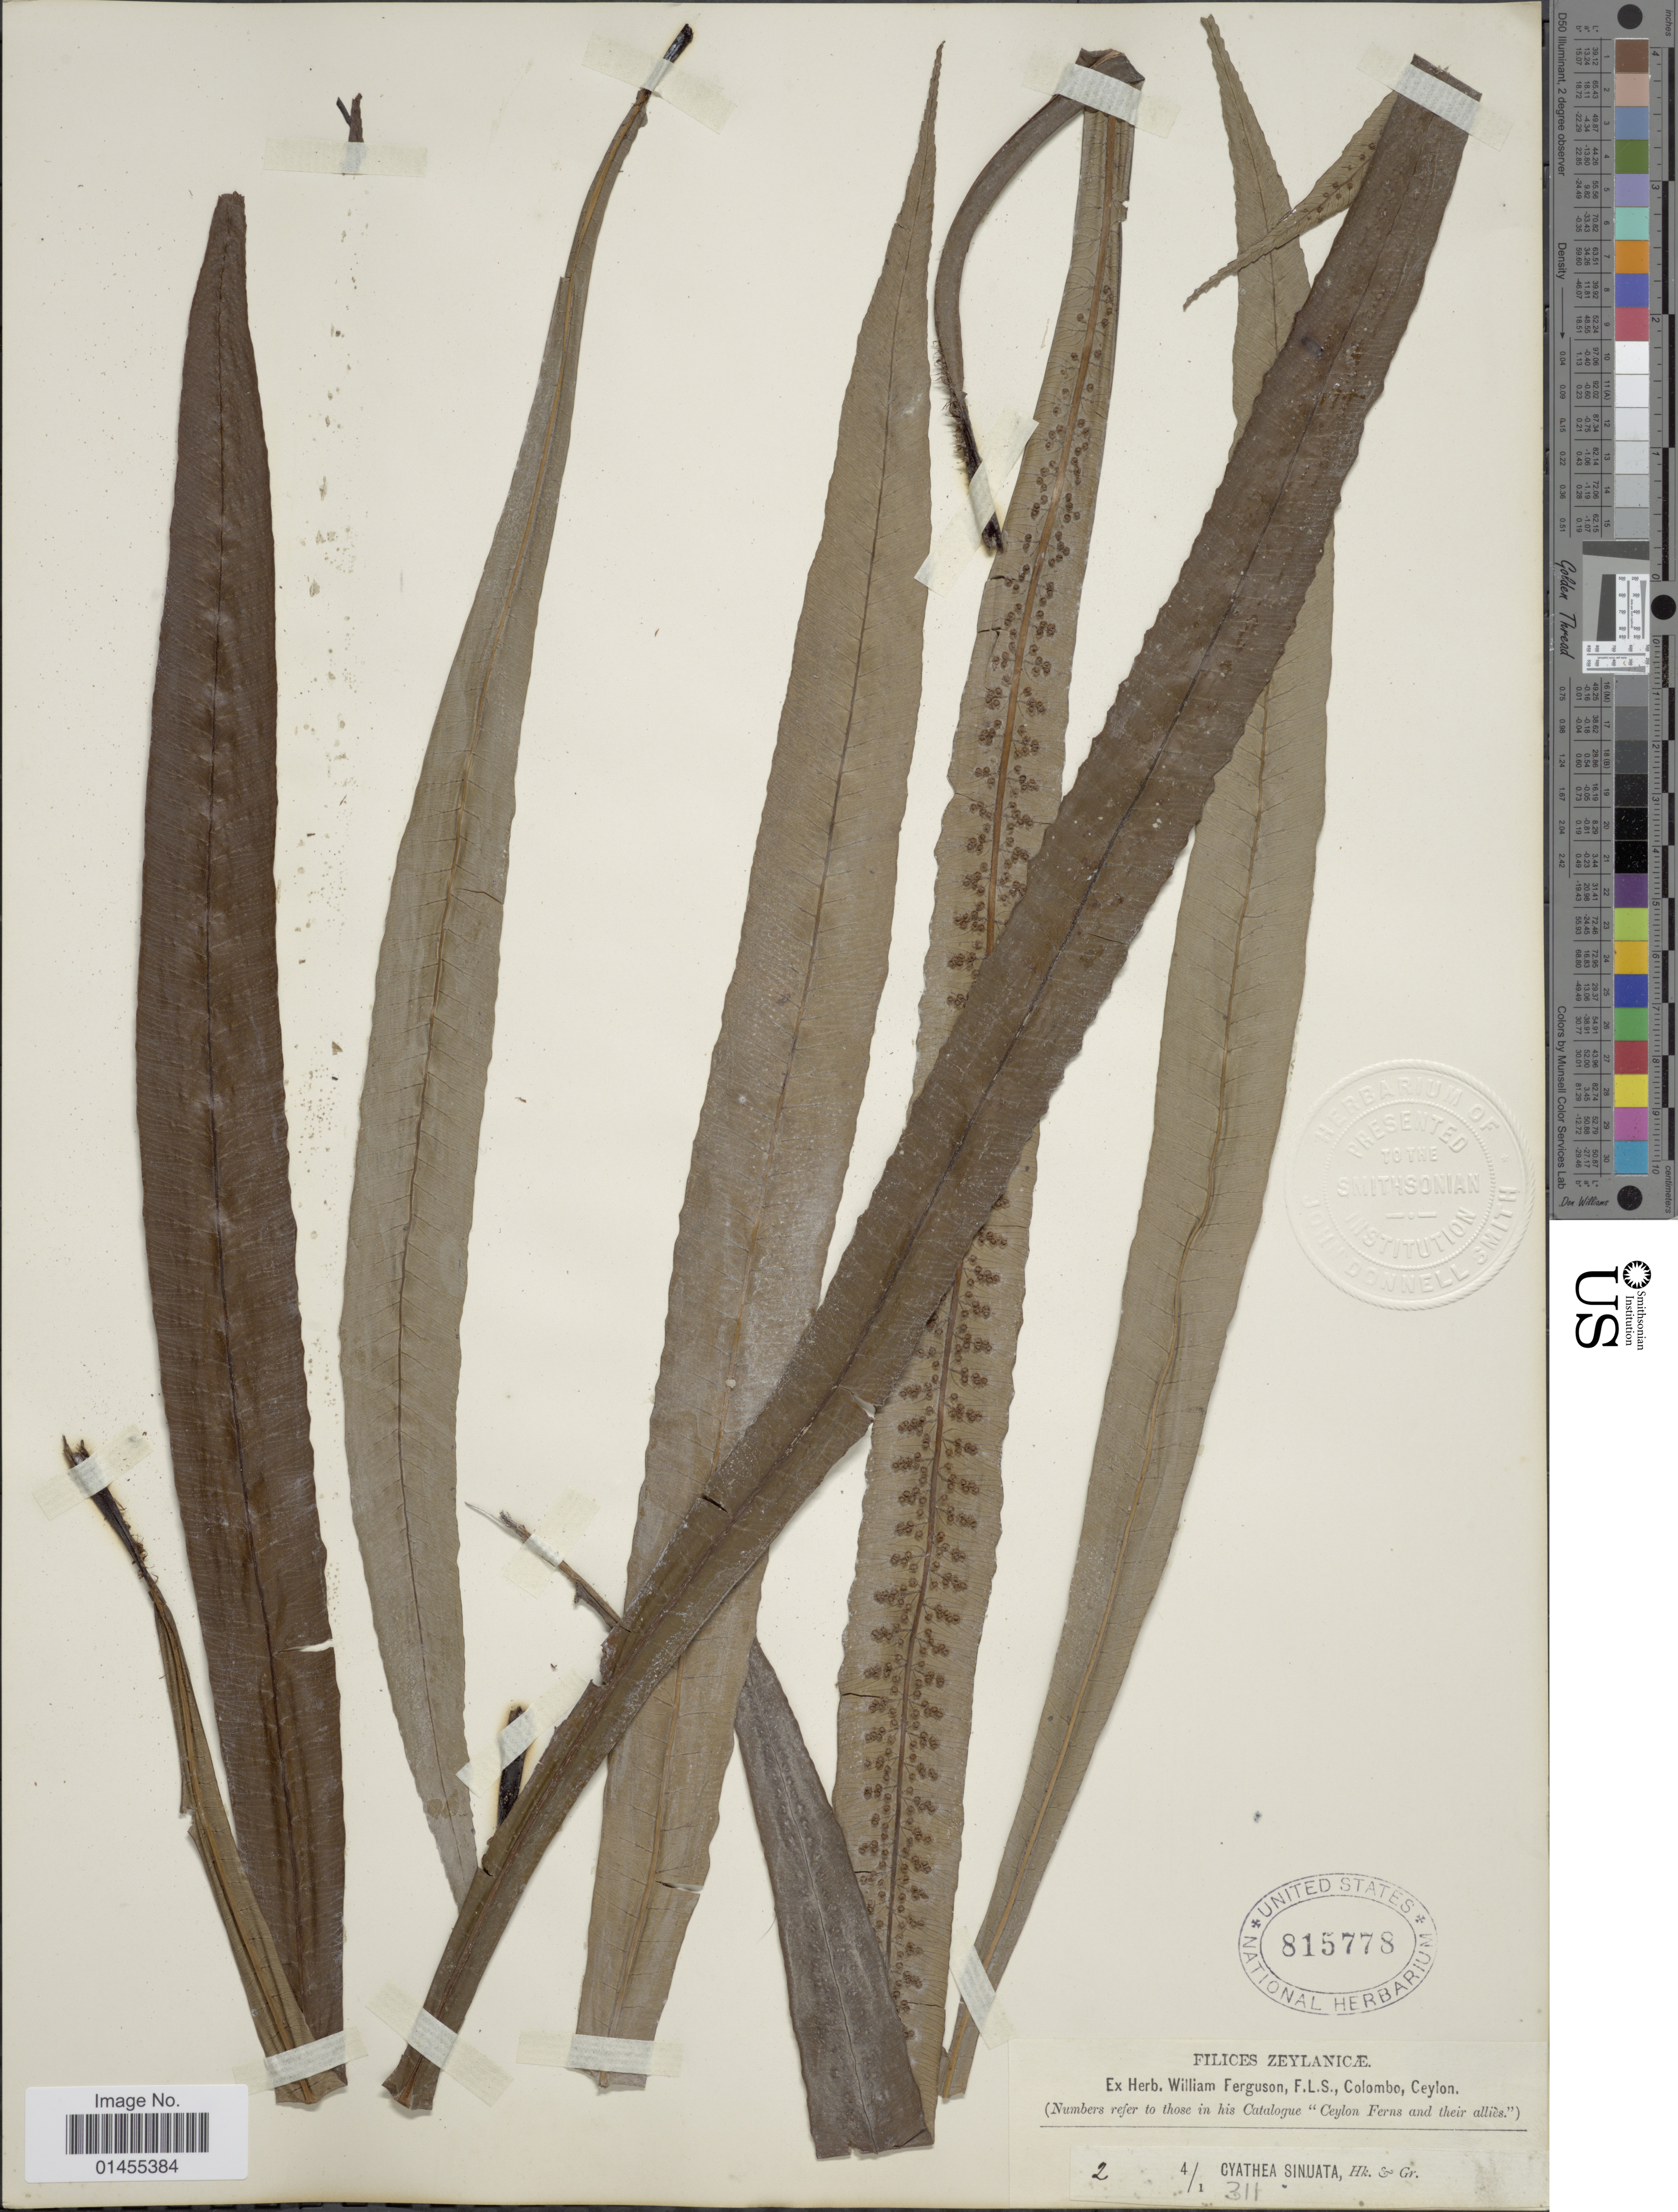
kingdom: Plantae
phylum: Tracheophyta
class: Polypodiopsida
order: Cyatheales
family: Cyatheaceae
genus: Alsophila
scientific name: Alsophila sinuata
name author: (Hook. & Grev.) R.M. Tryon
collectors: ex herb. W. Ferguson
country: Sri Lanka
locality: Ceylon Ferns and their allies. Zeylanicae.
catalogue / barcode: US 815778